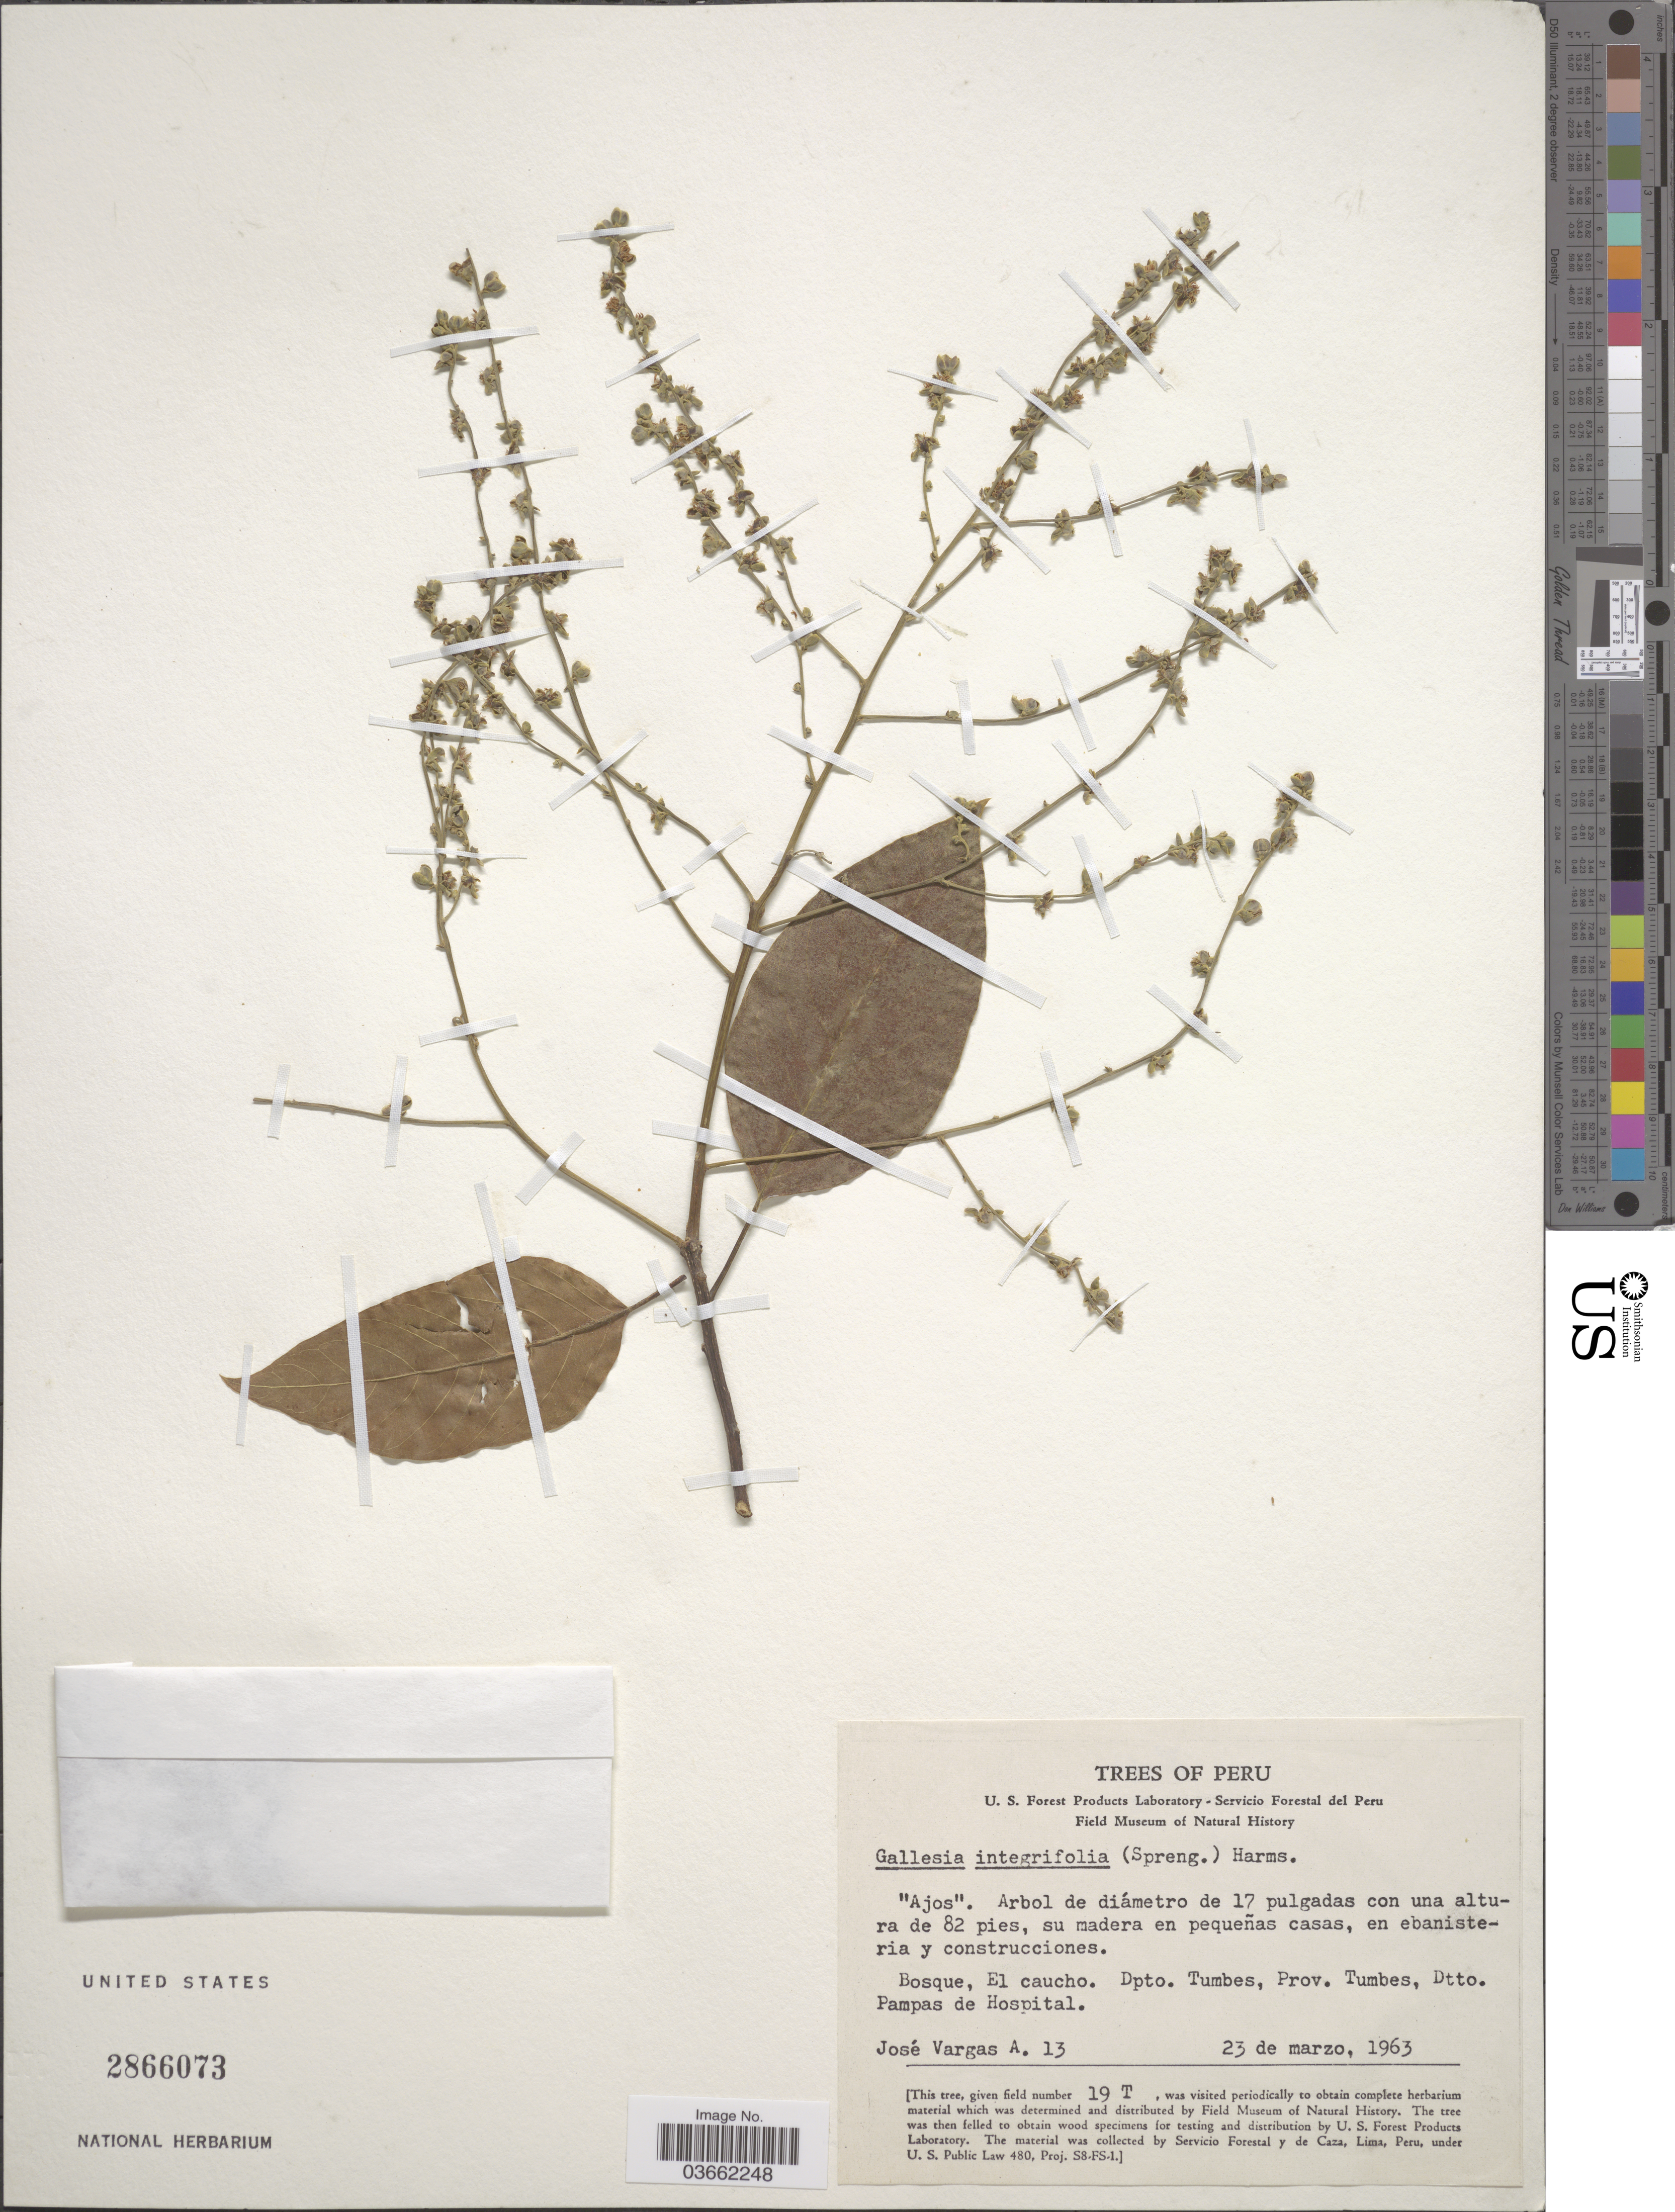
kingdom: Plantae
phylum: Tracheophyta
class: Magnoliopsida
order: Caryophyllales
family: Phytolaccaceae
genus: Gallesia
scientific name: Gallesia integrifolia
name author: (Spreng.) Harms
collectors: J. Vargas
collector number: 13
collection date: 1963-03-23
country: Peru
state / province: Tumbes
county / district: Tumbes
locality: Bosque, El caucho. Dpto. Tumbes, Prov. Tumbes, Dtto. Pampas de Hospital.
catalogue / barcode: US 2866073